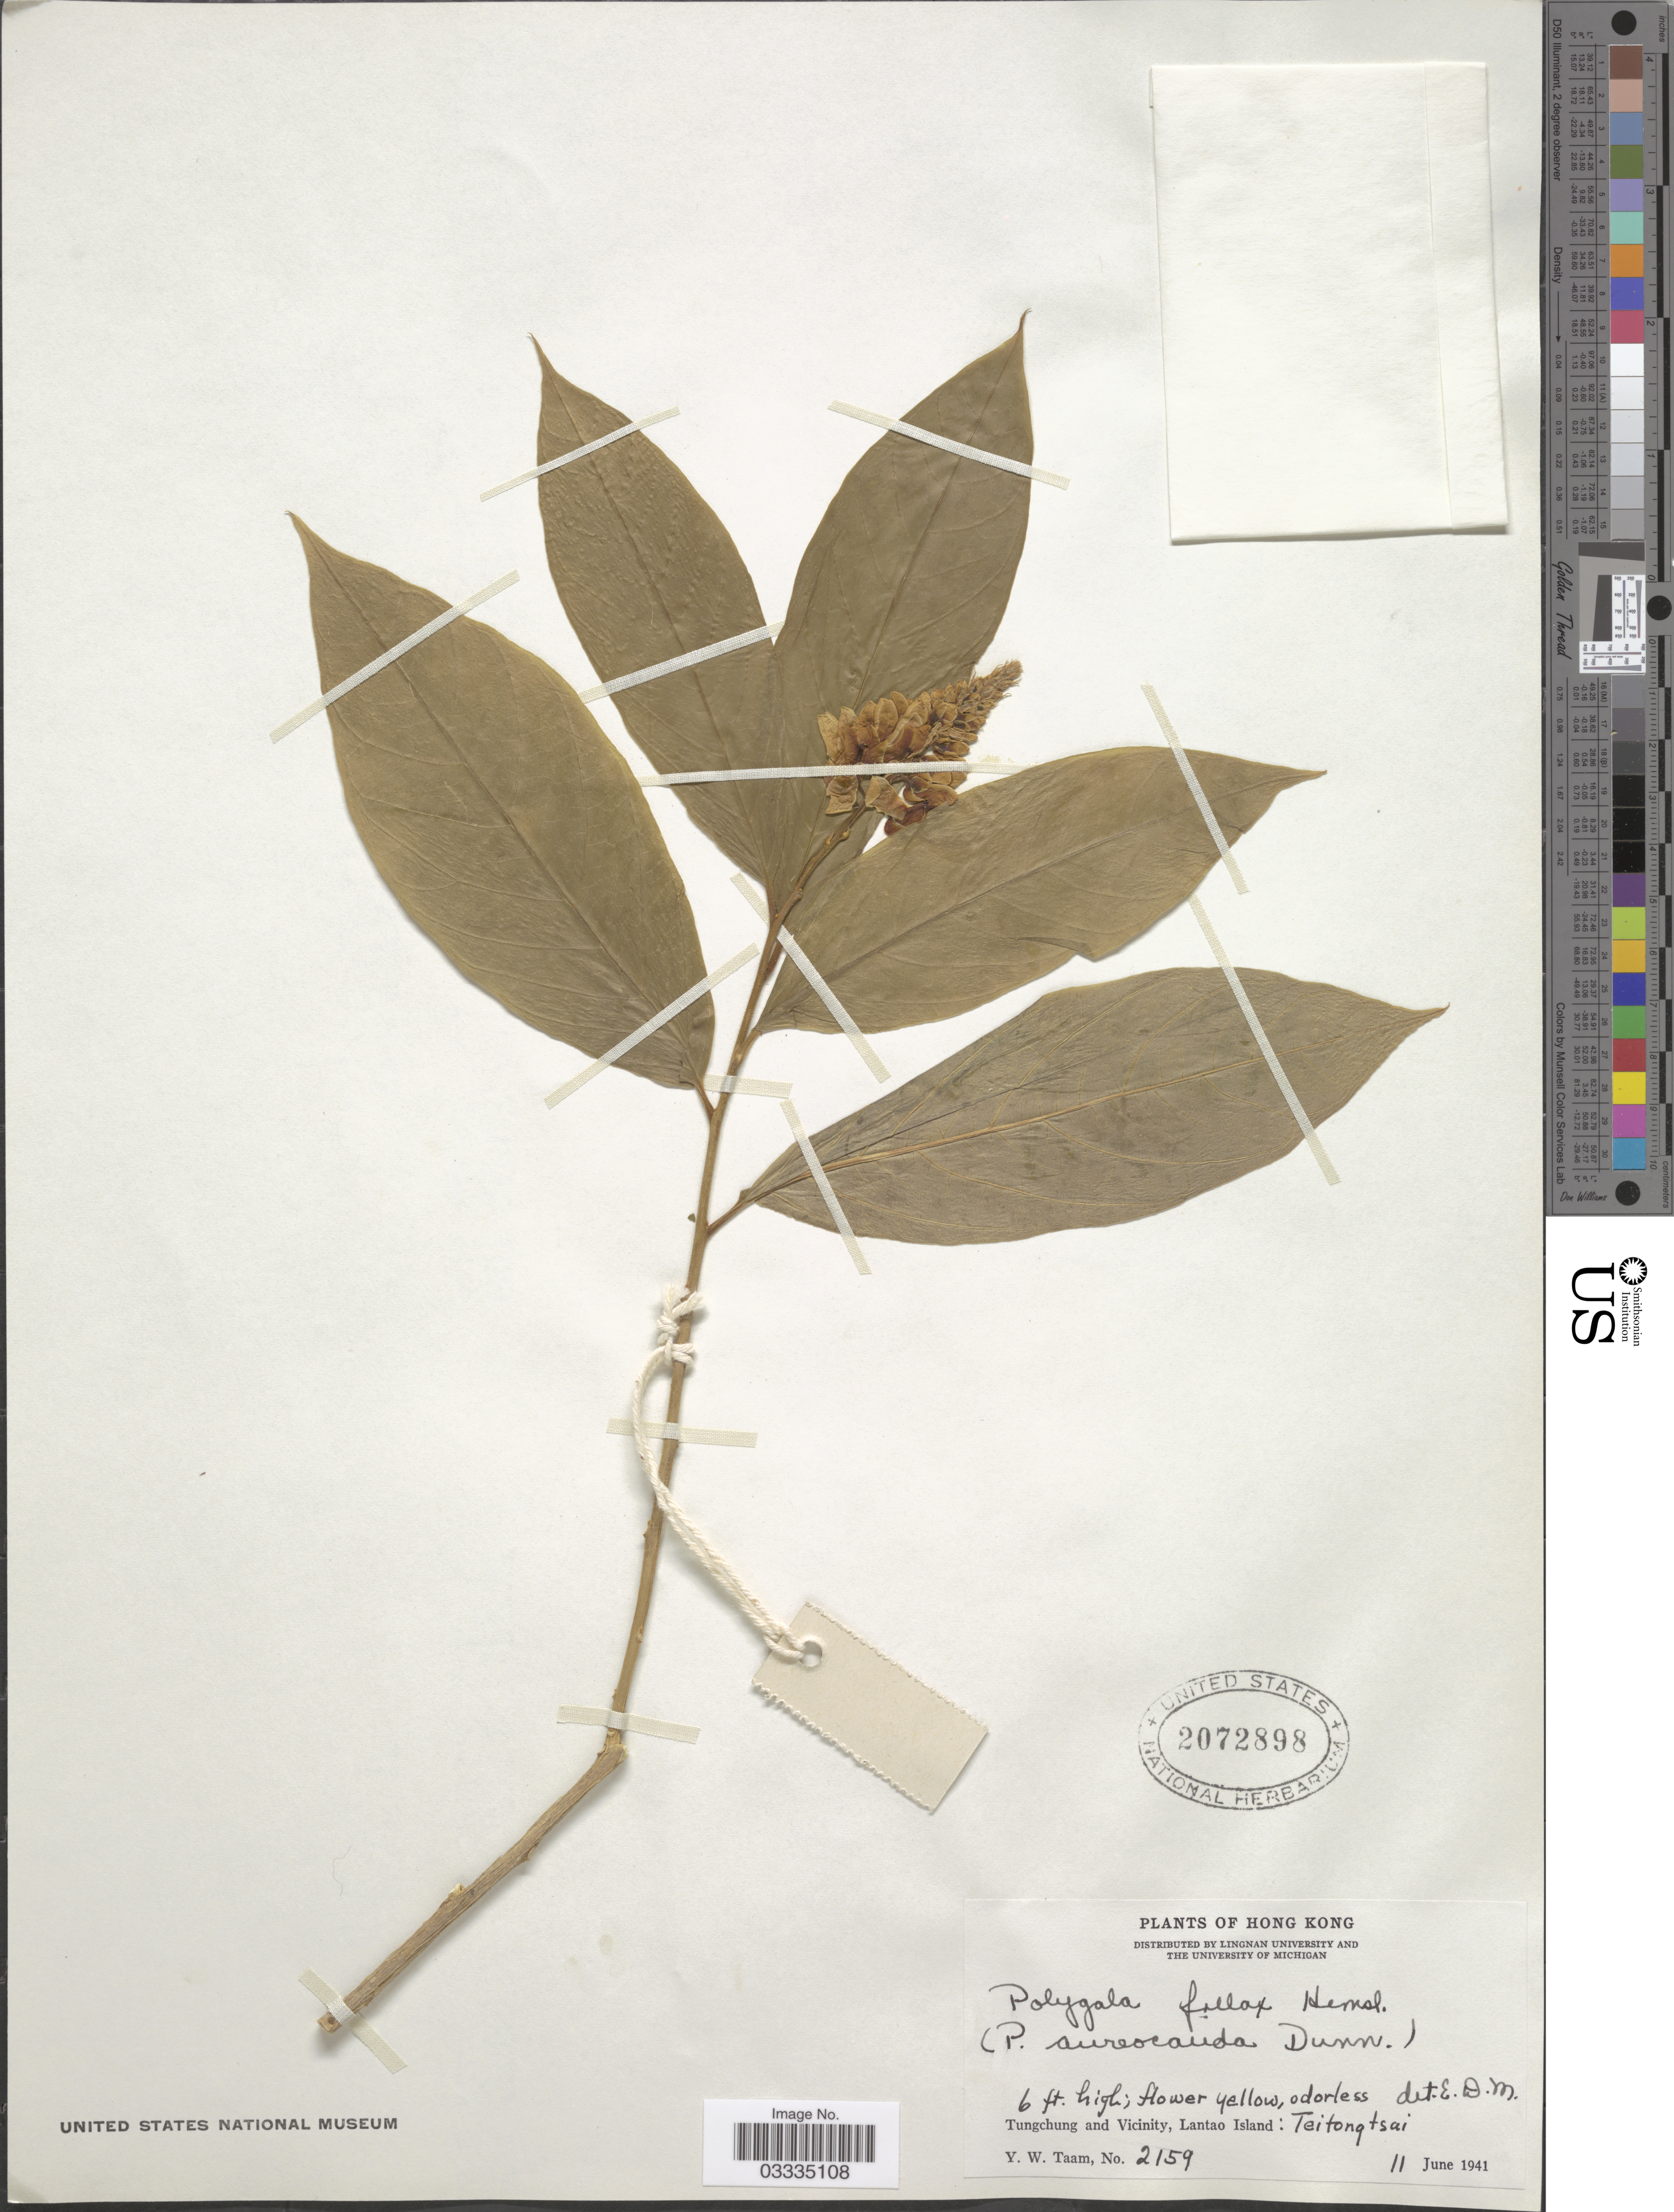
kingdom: Plantae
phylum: Tracheophyta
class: Magnoliopsida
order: Fabales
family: Polygalaceae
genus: Polygala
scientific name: Polygala fallax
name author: Hemsl.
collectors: Y. W. Taam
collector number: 2159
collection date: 1941-06-11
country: China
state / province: Hong Kong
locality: Tungchung and Vicinity, Lantao Island: Teitongtsai.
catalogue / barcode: US 2072898